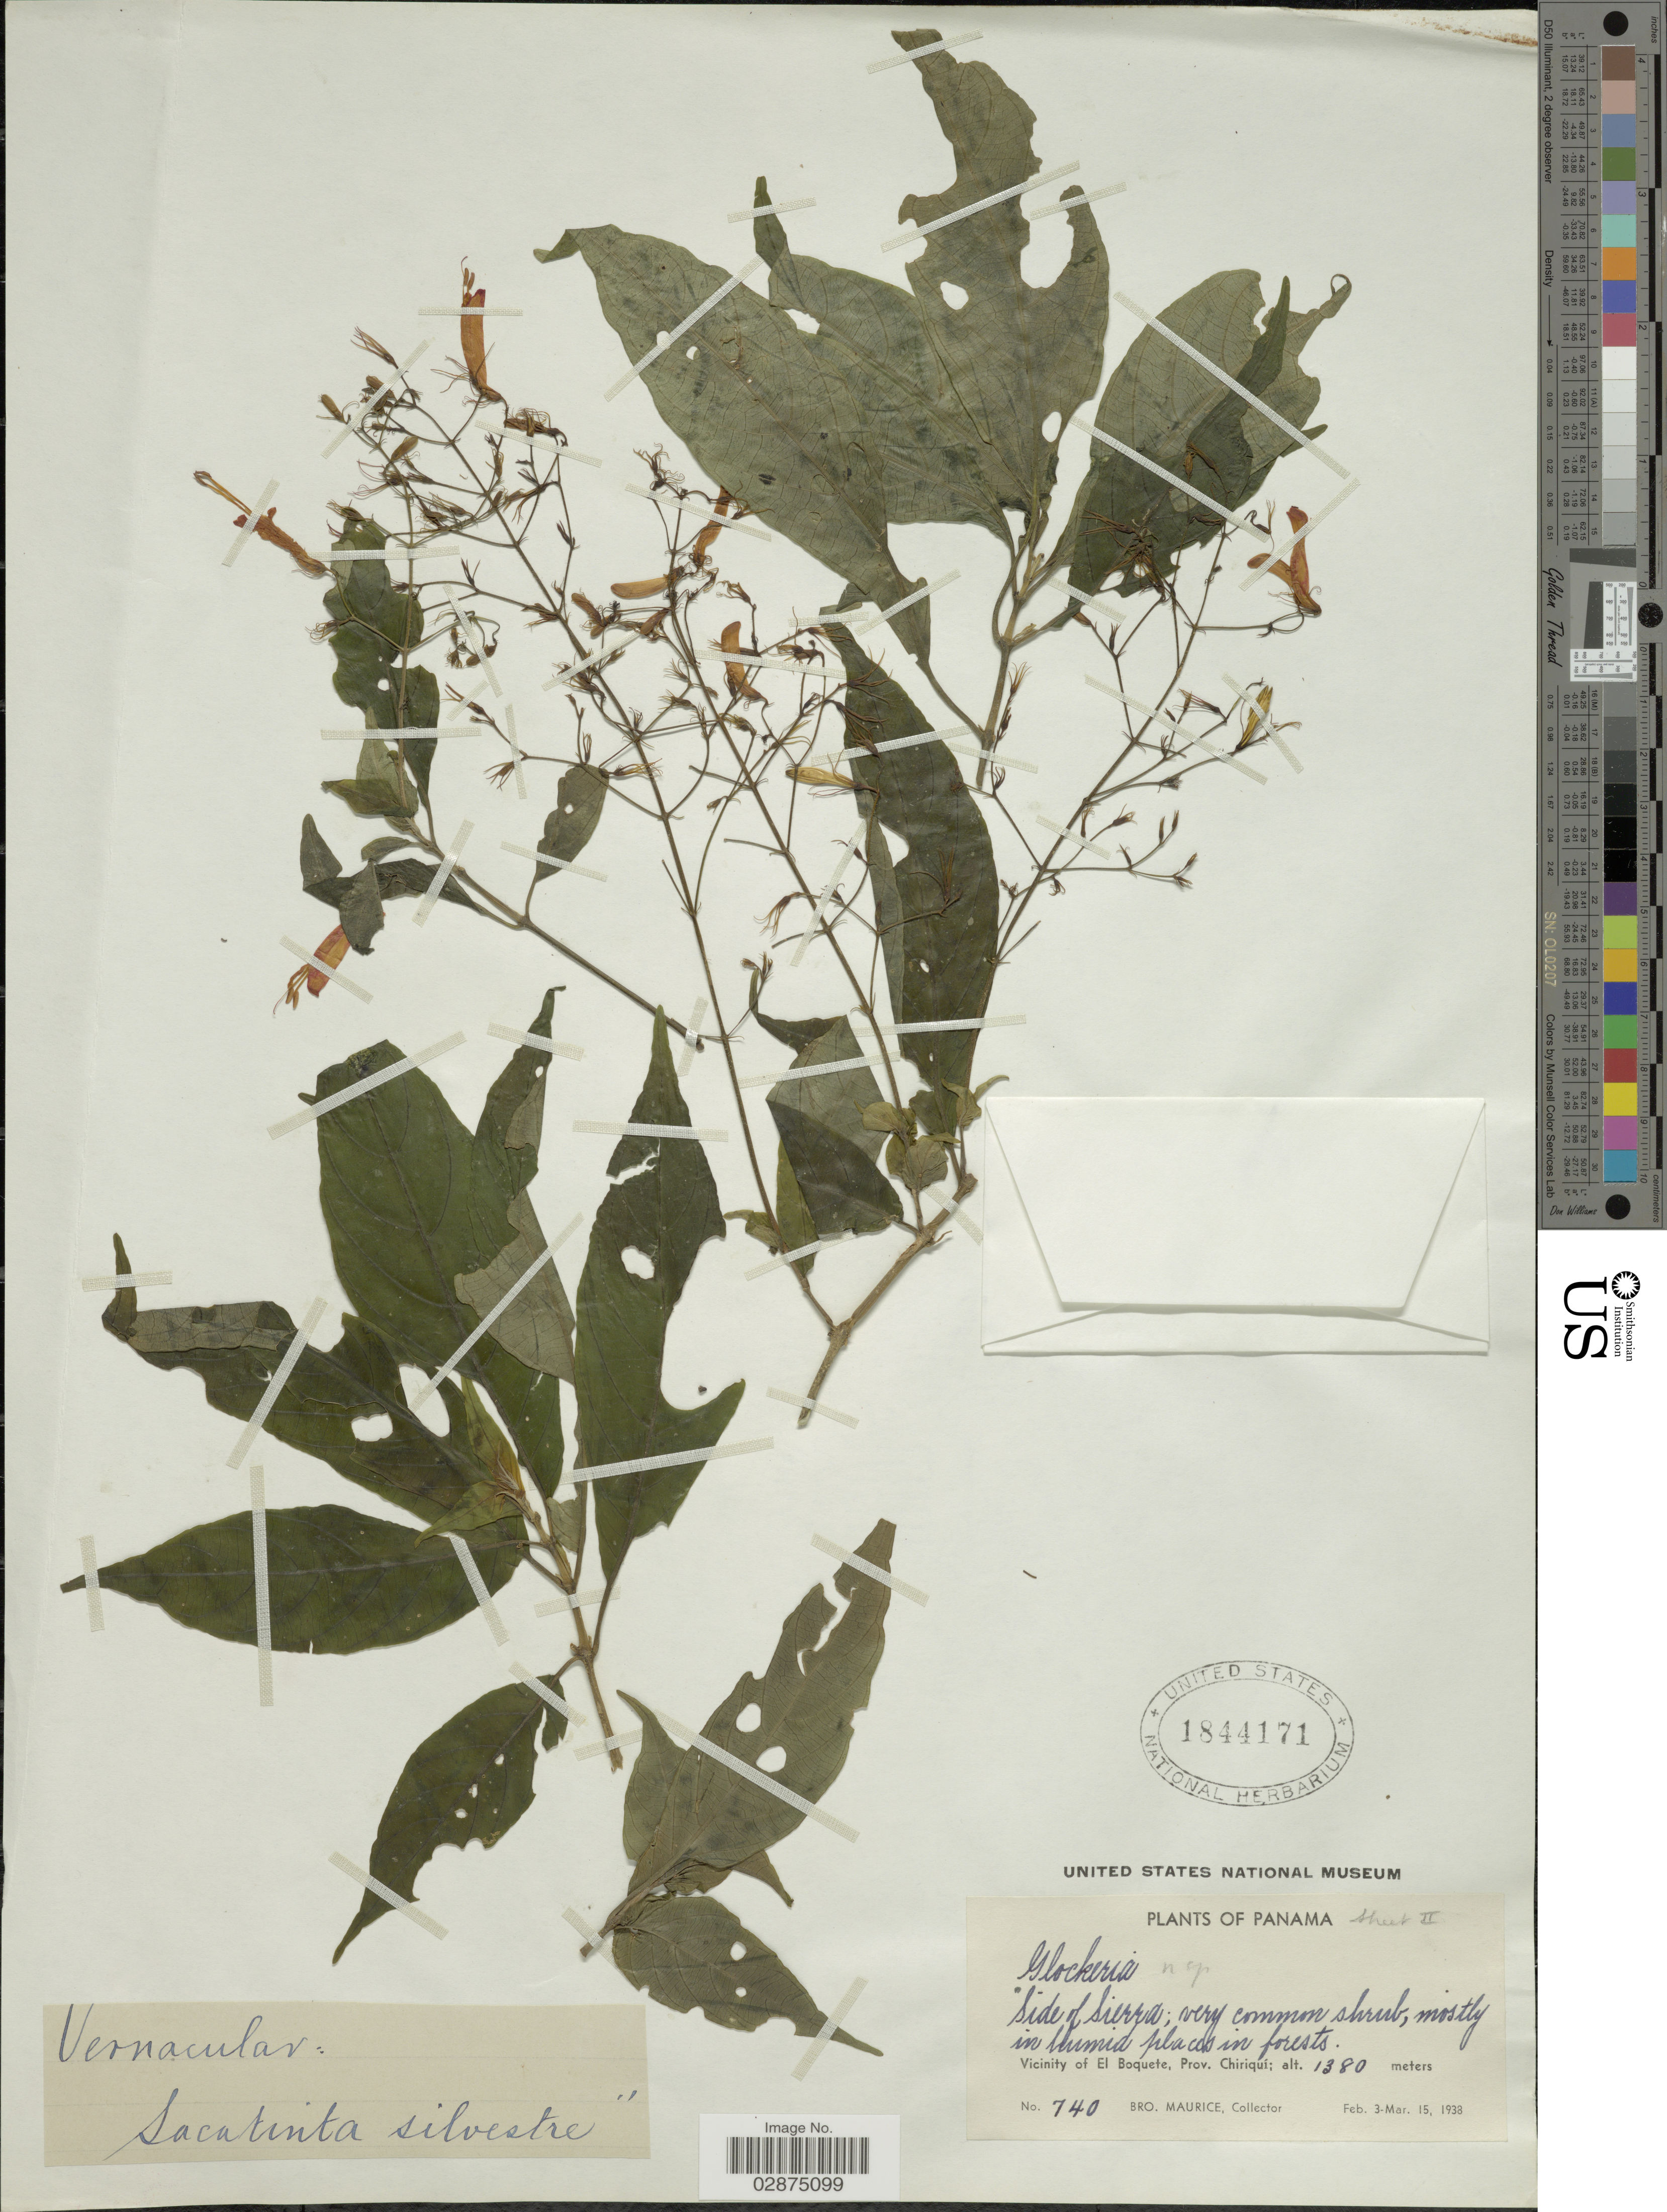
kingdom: Plantae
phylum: Tracheophyta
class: Magnoliopsida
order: Lamiales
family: Acanthaceae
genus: Stenostephanus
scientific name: Stenostephanus reflexiflorus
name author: (Leonard) J.R.I. Wood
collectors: B. Maurice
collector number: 740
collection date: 1938-02-03/1938-03-15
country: Panama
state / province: Chiriqui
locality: Side of Sierra. Vicinity of El Boquete, Prov. Chiriquí.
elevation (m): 1380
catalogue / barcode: US 1844171